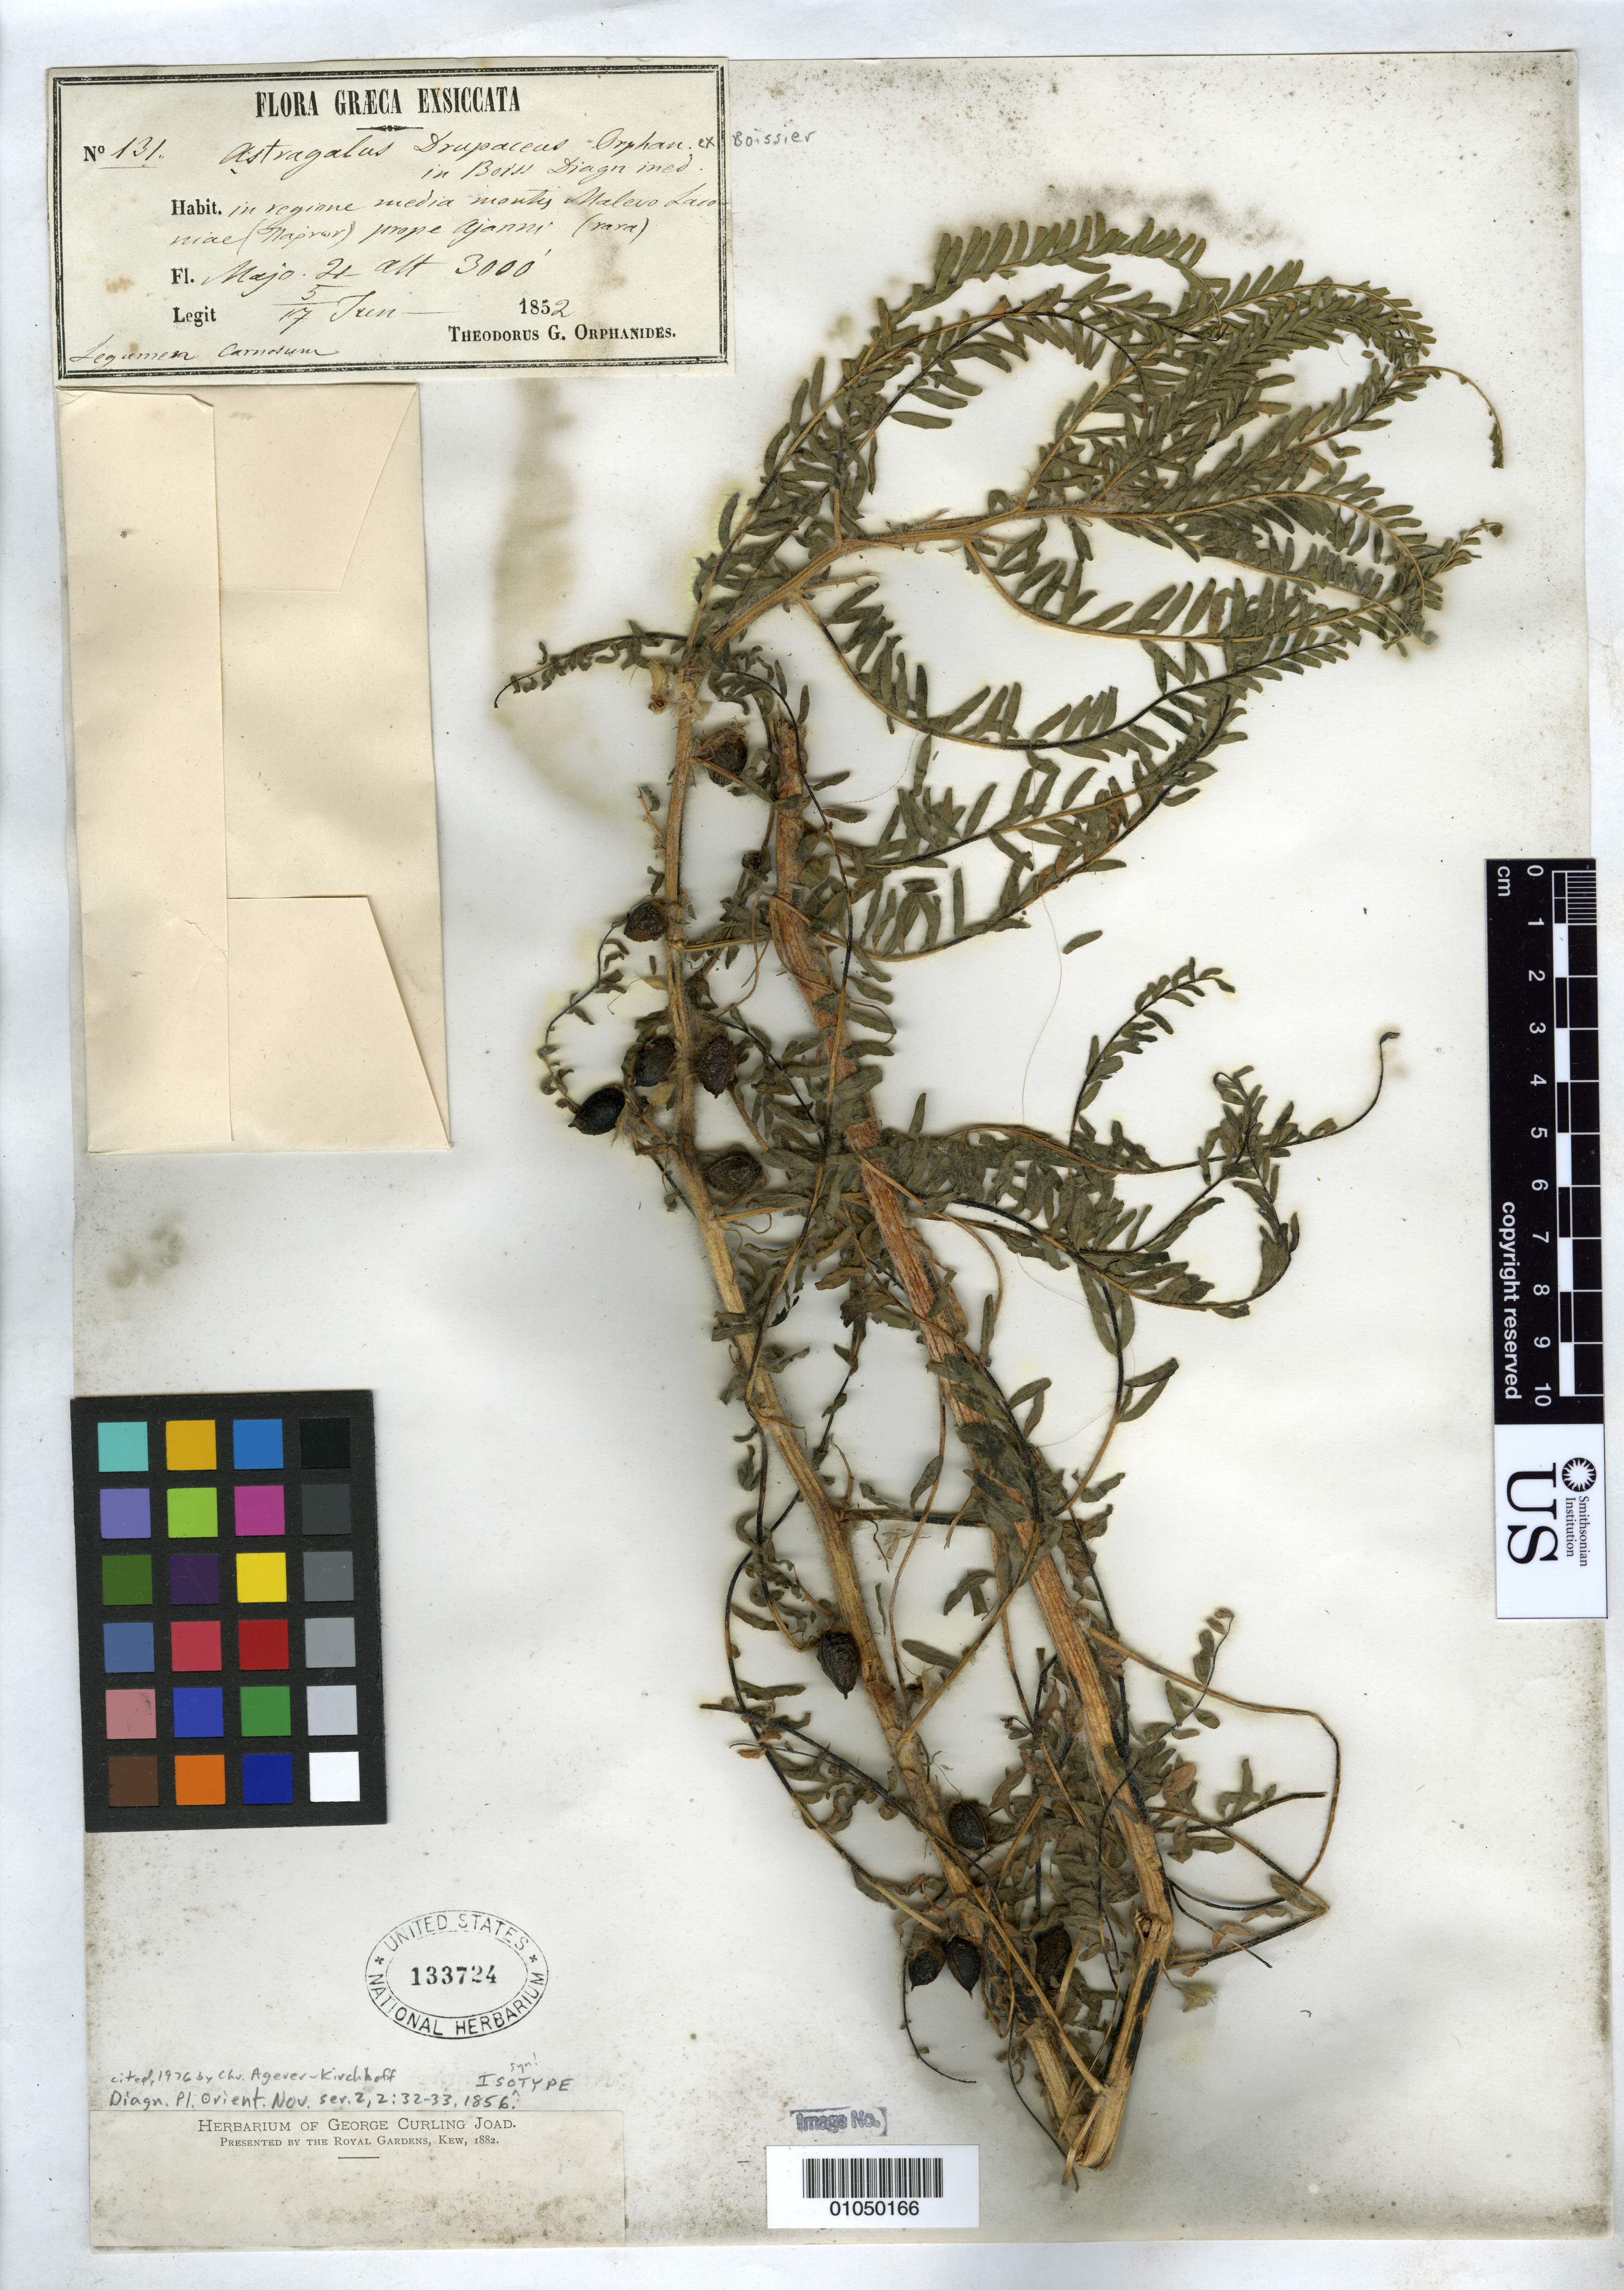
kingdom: Plantae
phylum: Tracheophyta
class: Magnoliopsida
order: Fabales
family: Fabaceae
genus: Astragalus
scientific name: Astragalus drupaceus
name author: Orph. ex Boiss.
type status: Isosyntype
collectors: T. G. Orphanides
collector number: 131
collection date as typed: Jun 1852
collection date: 1852-06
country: Greece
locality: In regione media montis Malevo Laconiae prope Ajanni [protologue, Hajanni].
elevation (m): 914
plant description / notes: Protologue cites two collection (Monte Malevo prope Hajanni; Monte Cyllene Achaiae), i.e., syntypes.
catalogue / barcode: US 133724